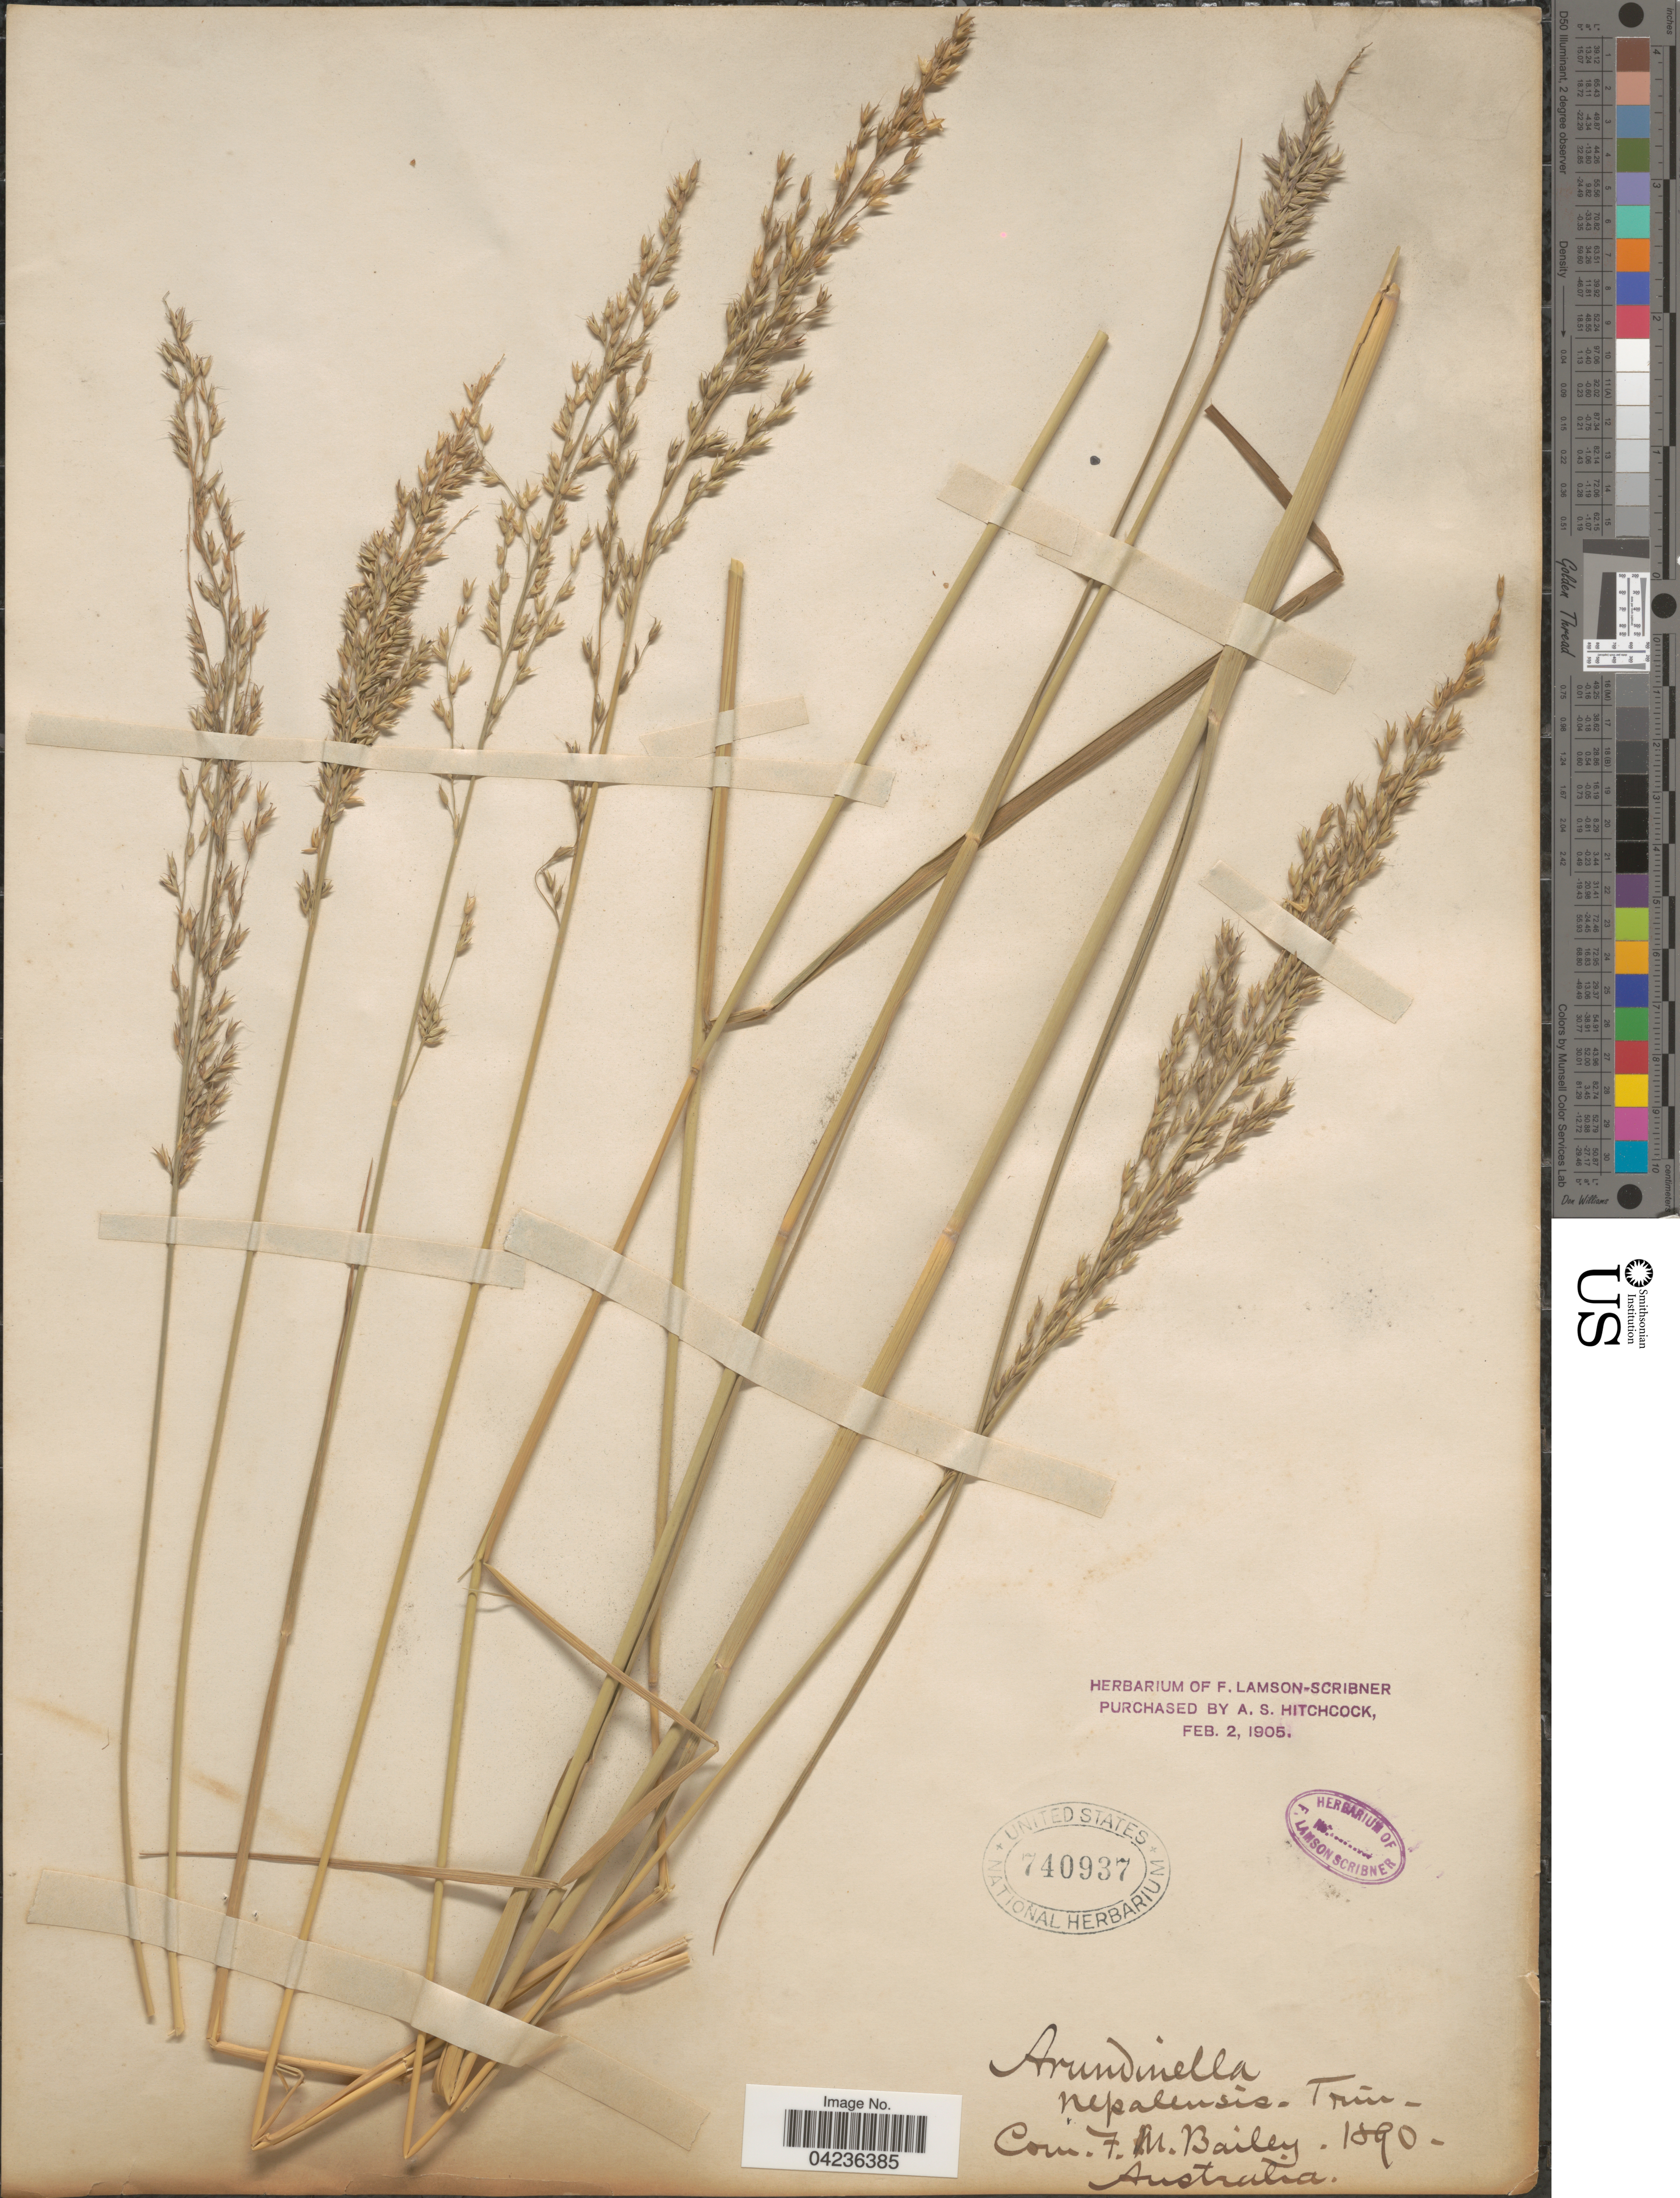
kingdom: Plantae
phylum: Tracheophyta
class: Liliopsida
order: Poales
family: Poaceae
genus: Arundinella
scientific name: Arundinella nepalensis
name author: Trin.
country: Australia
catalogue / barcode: US 740937